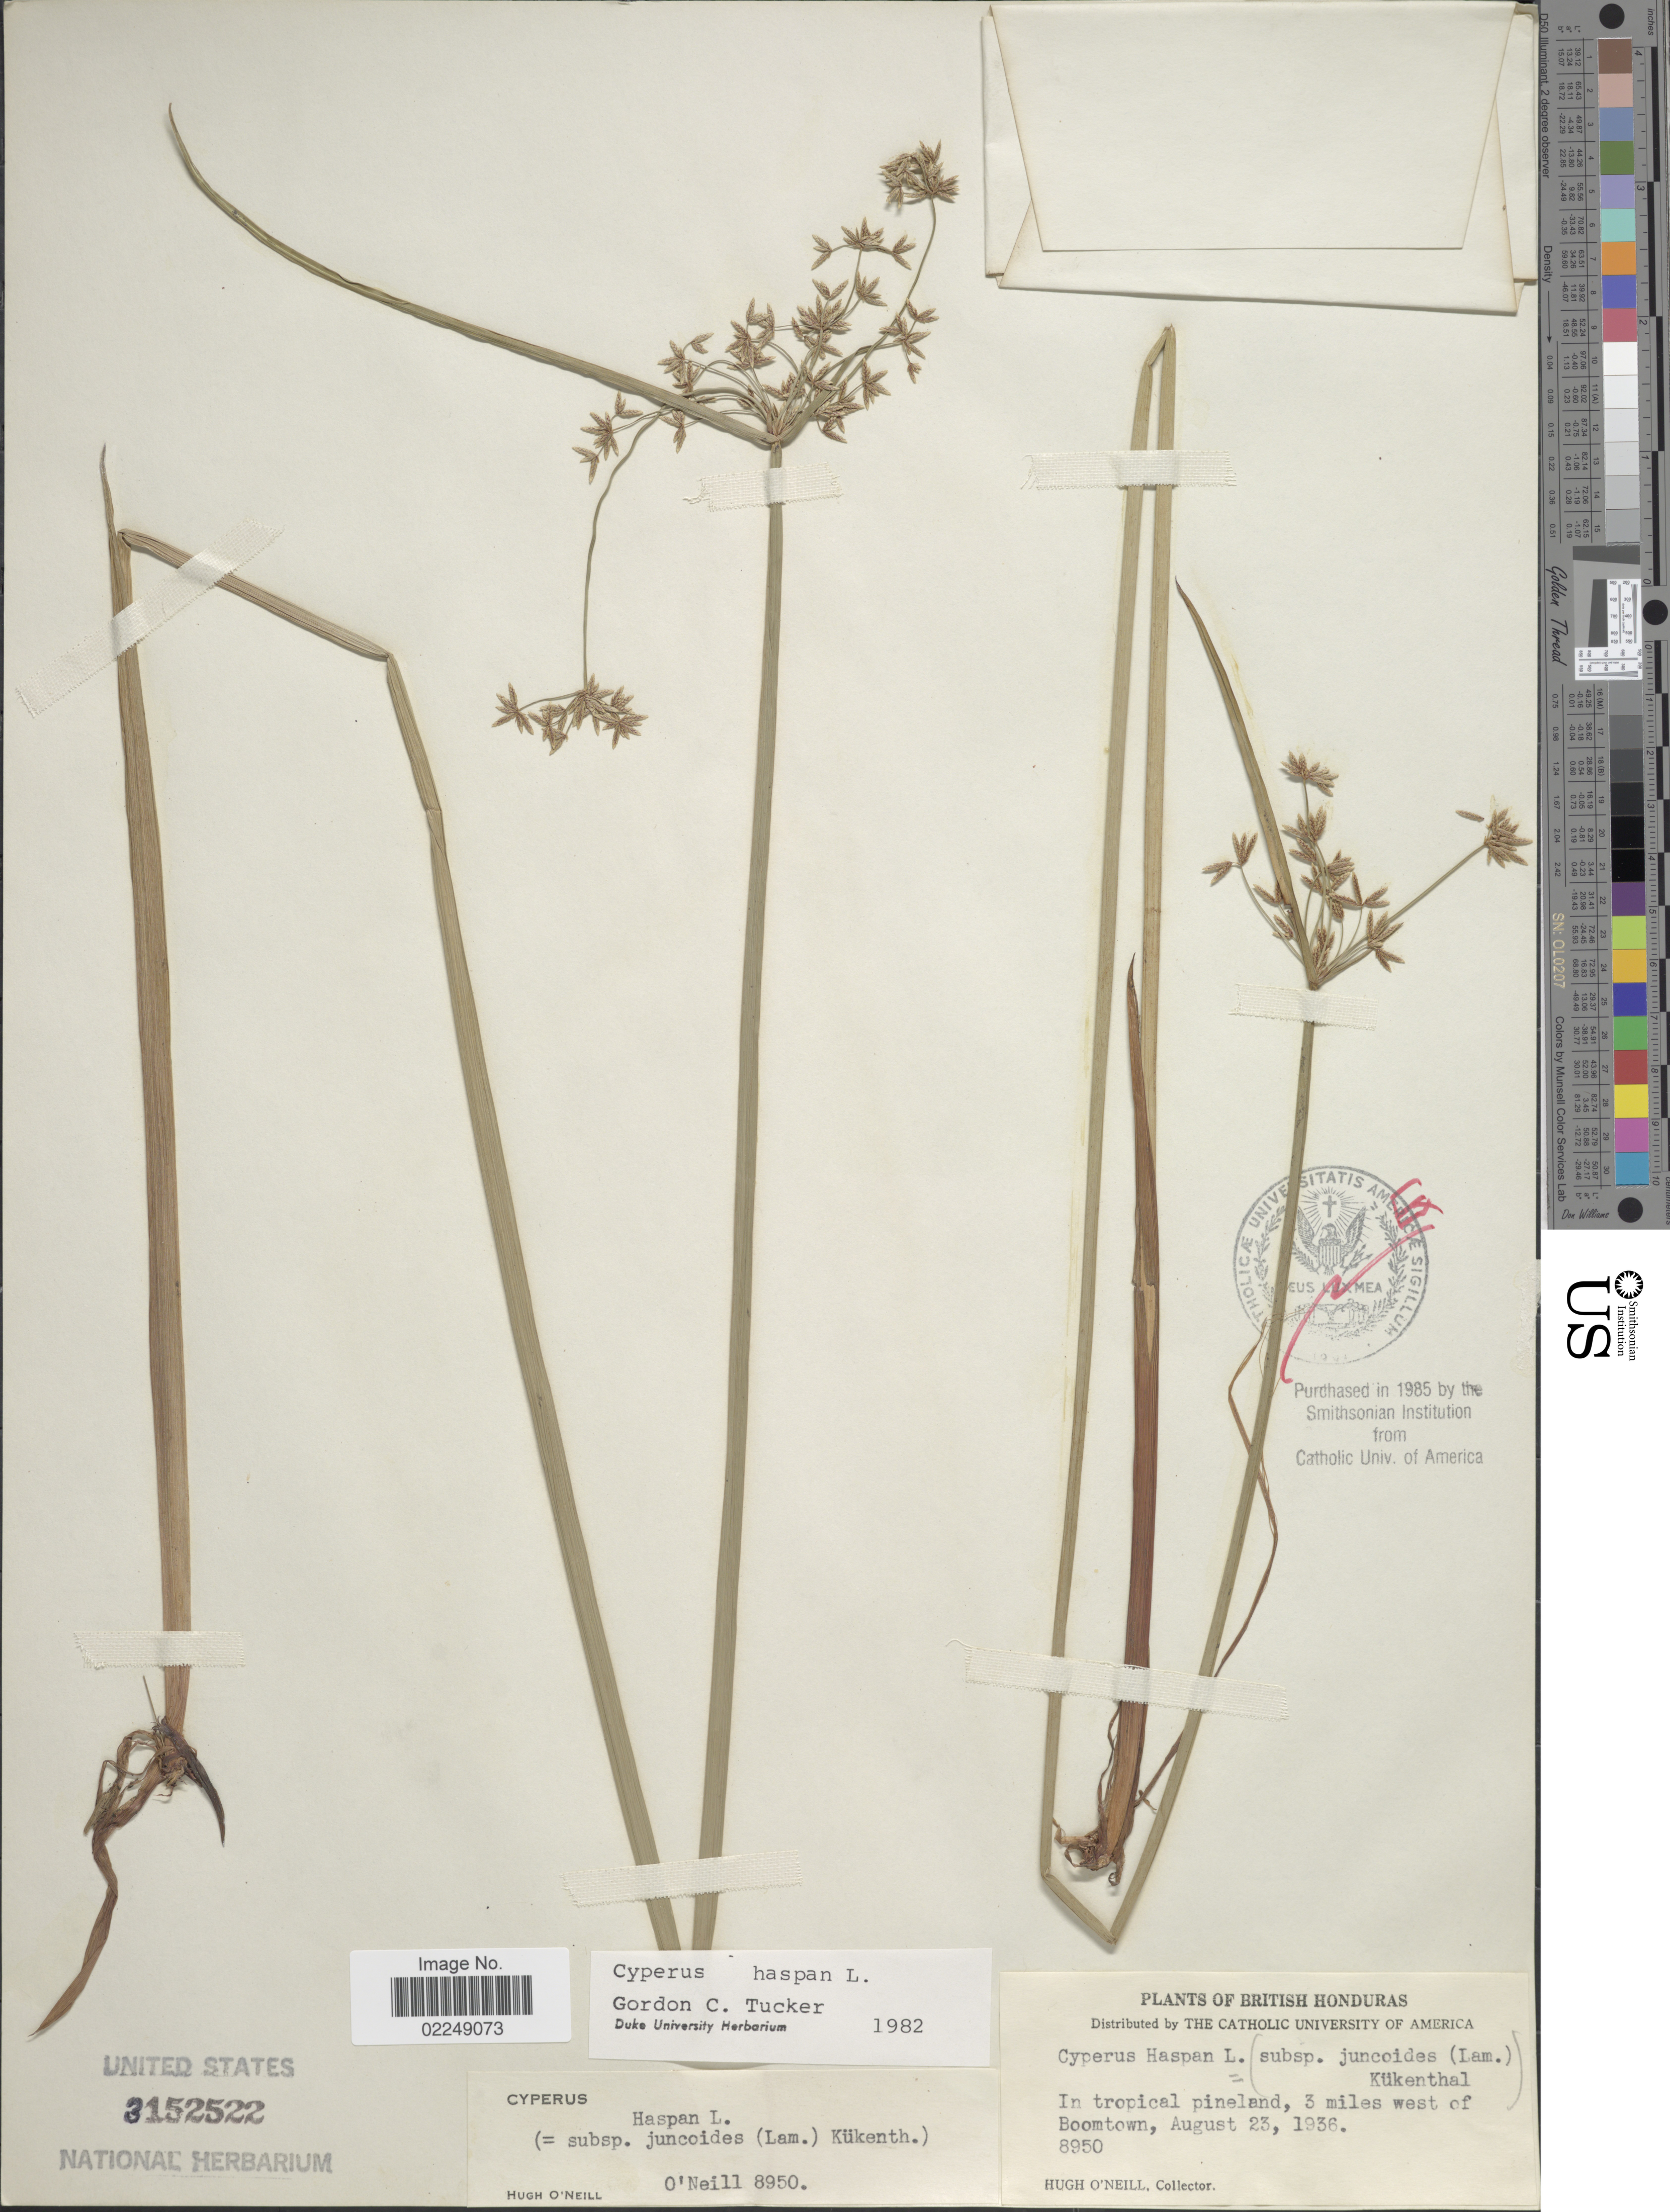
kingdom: Plantae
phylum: Tracheophyta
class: Liliopsida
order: Poales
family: Cyperaceae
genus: Cyperus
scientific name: Cyperus haspan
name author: L.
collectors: H. O'Neill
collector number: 8950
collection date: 1936-08-23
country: Belize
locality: British Honduras, 3 miles west of Boomtown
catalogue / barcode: US 3152522